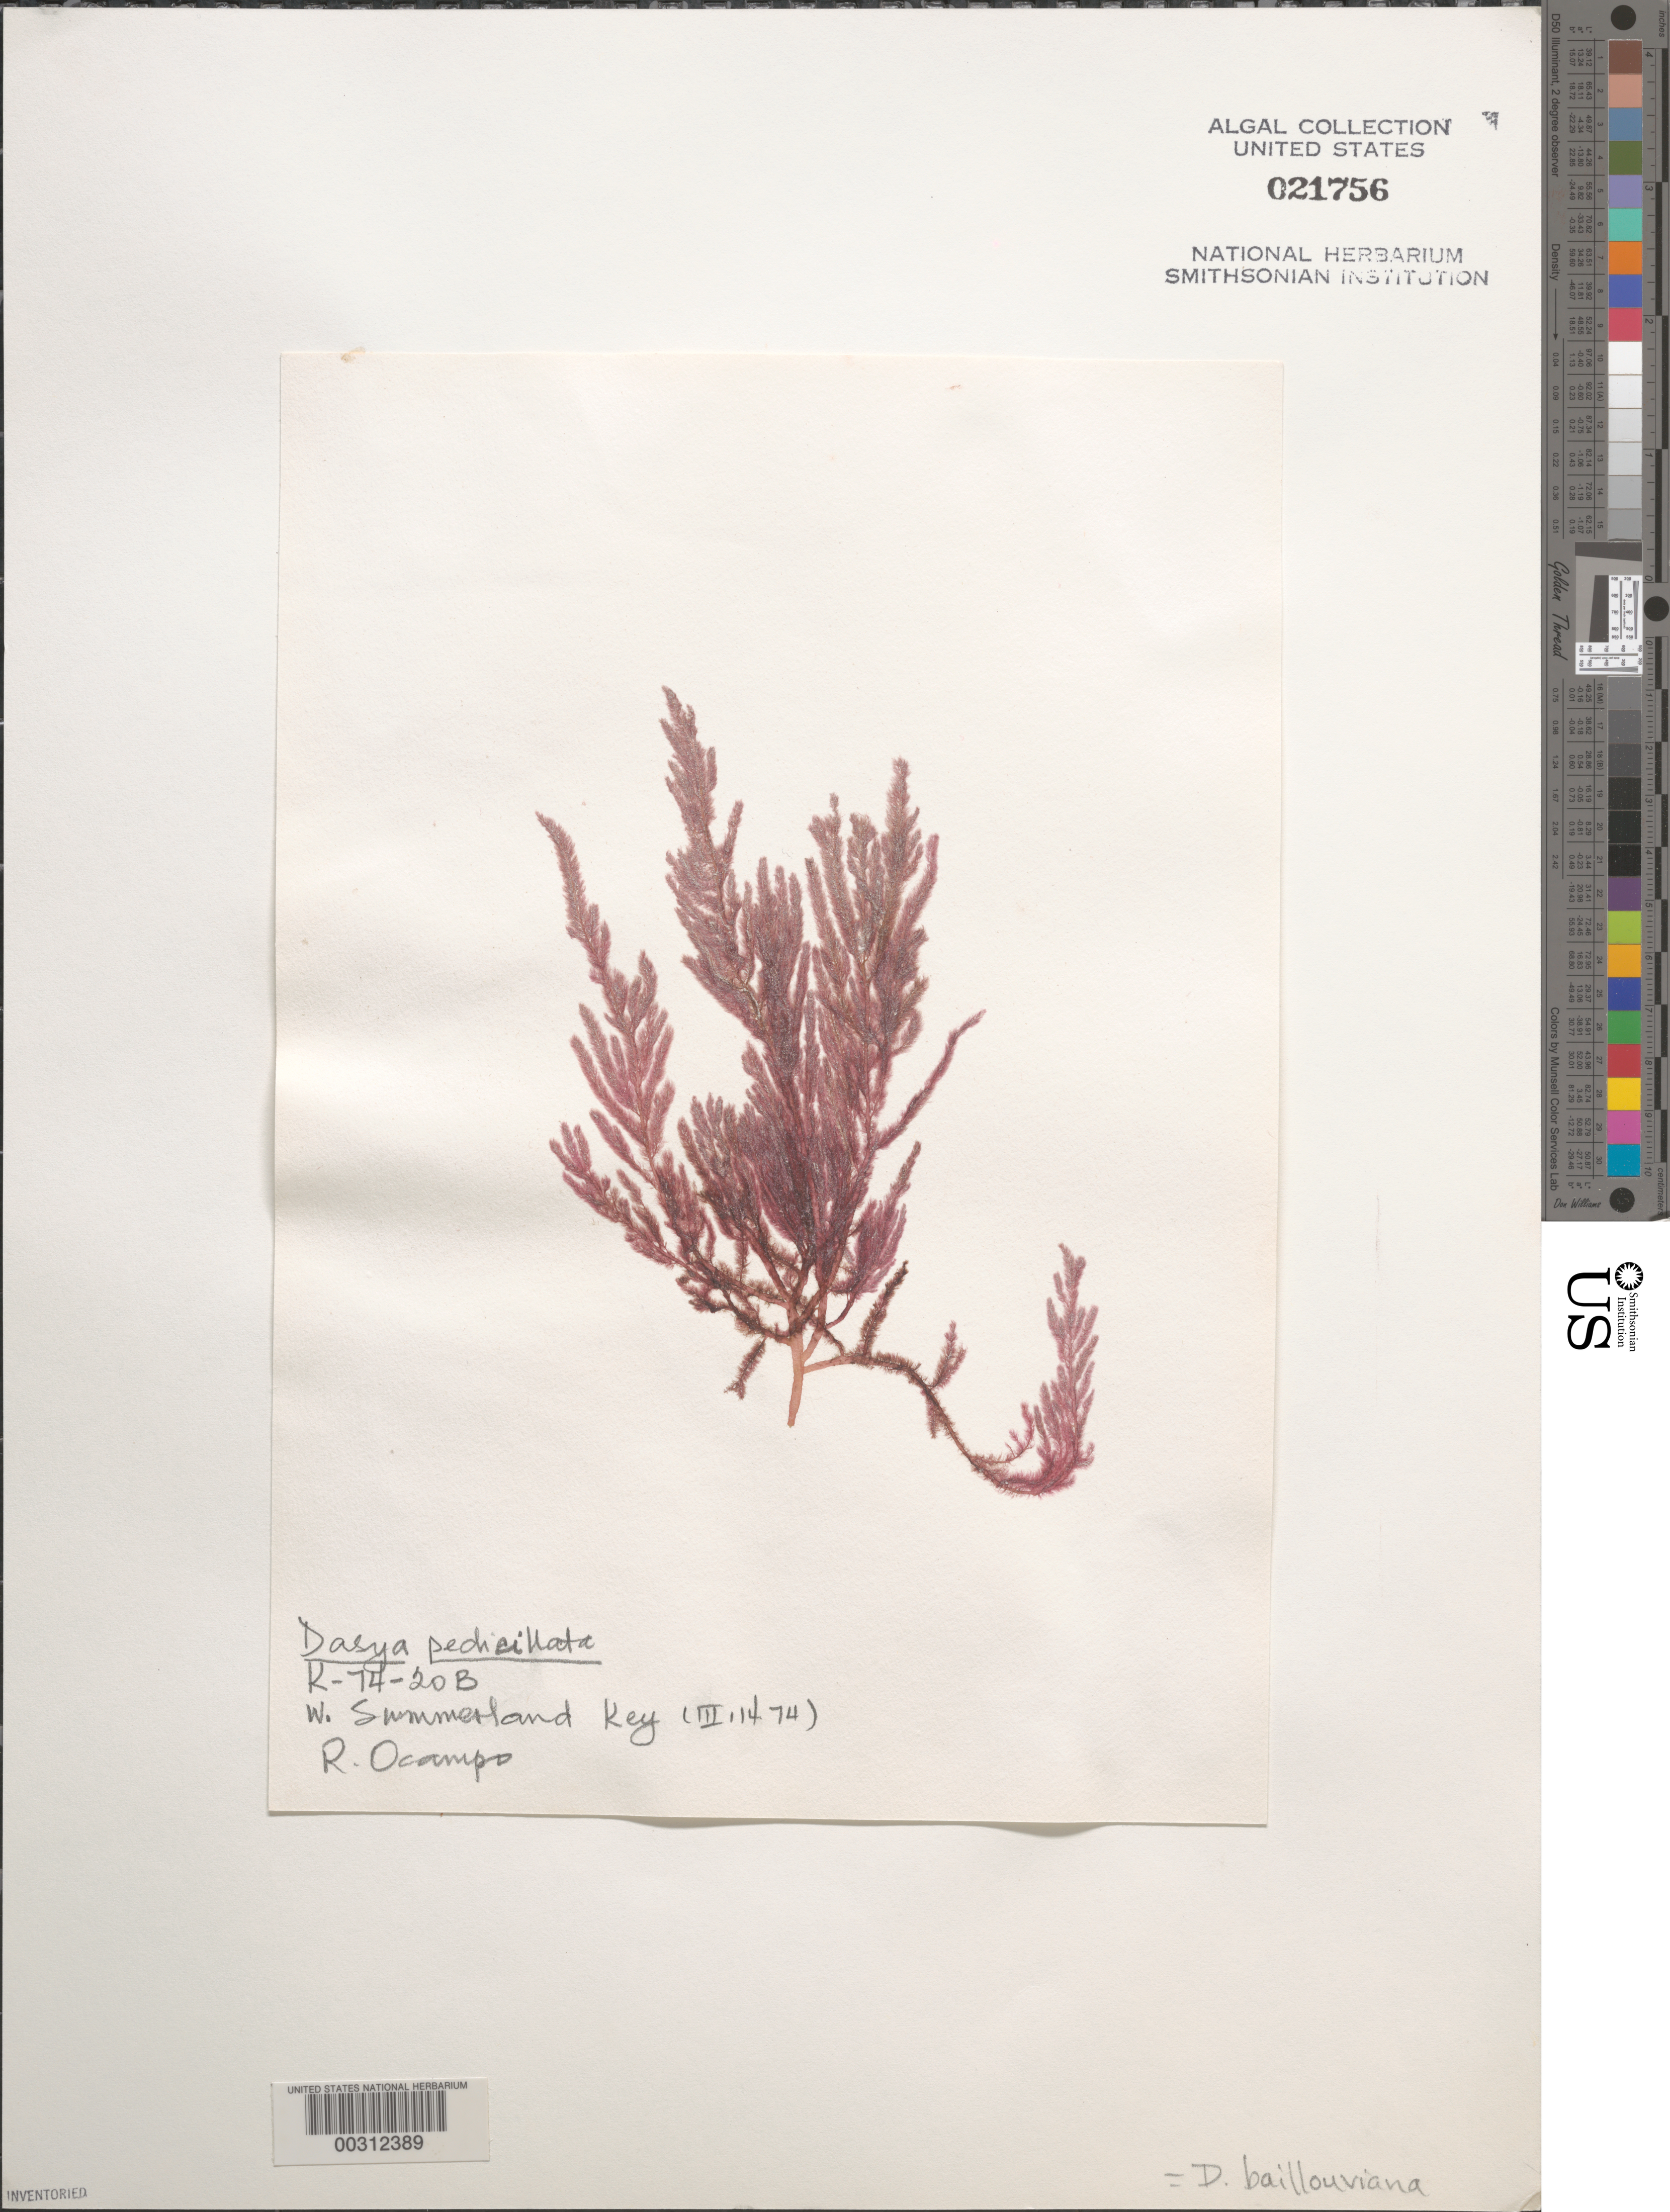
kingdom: Plantae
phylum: Rhodophyta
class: Florideophyceae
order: Ceramiales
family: Dasyaceae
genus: Dasya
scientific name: Dasya pedicellata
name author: (C. Agardh) C. Agardh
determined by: Algae name updating Project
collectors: R. Ocampo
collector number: K-74-20b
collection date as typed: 14 Mar 1974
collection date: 1974-03-14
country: United States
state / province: Florida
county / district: Monroe County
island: West Summerland Key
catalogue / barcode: US 21756